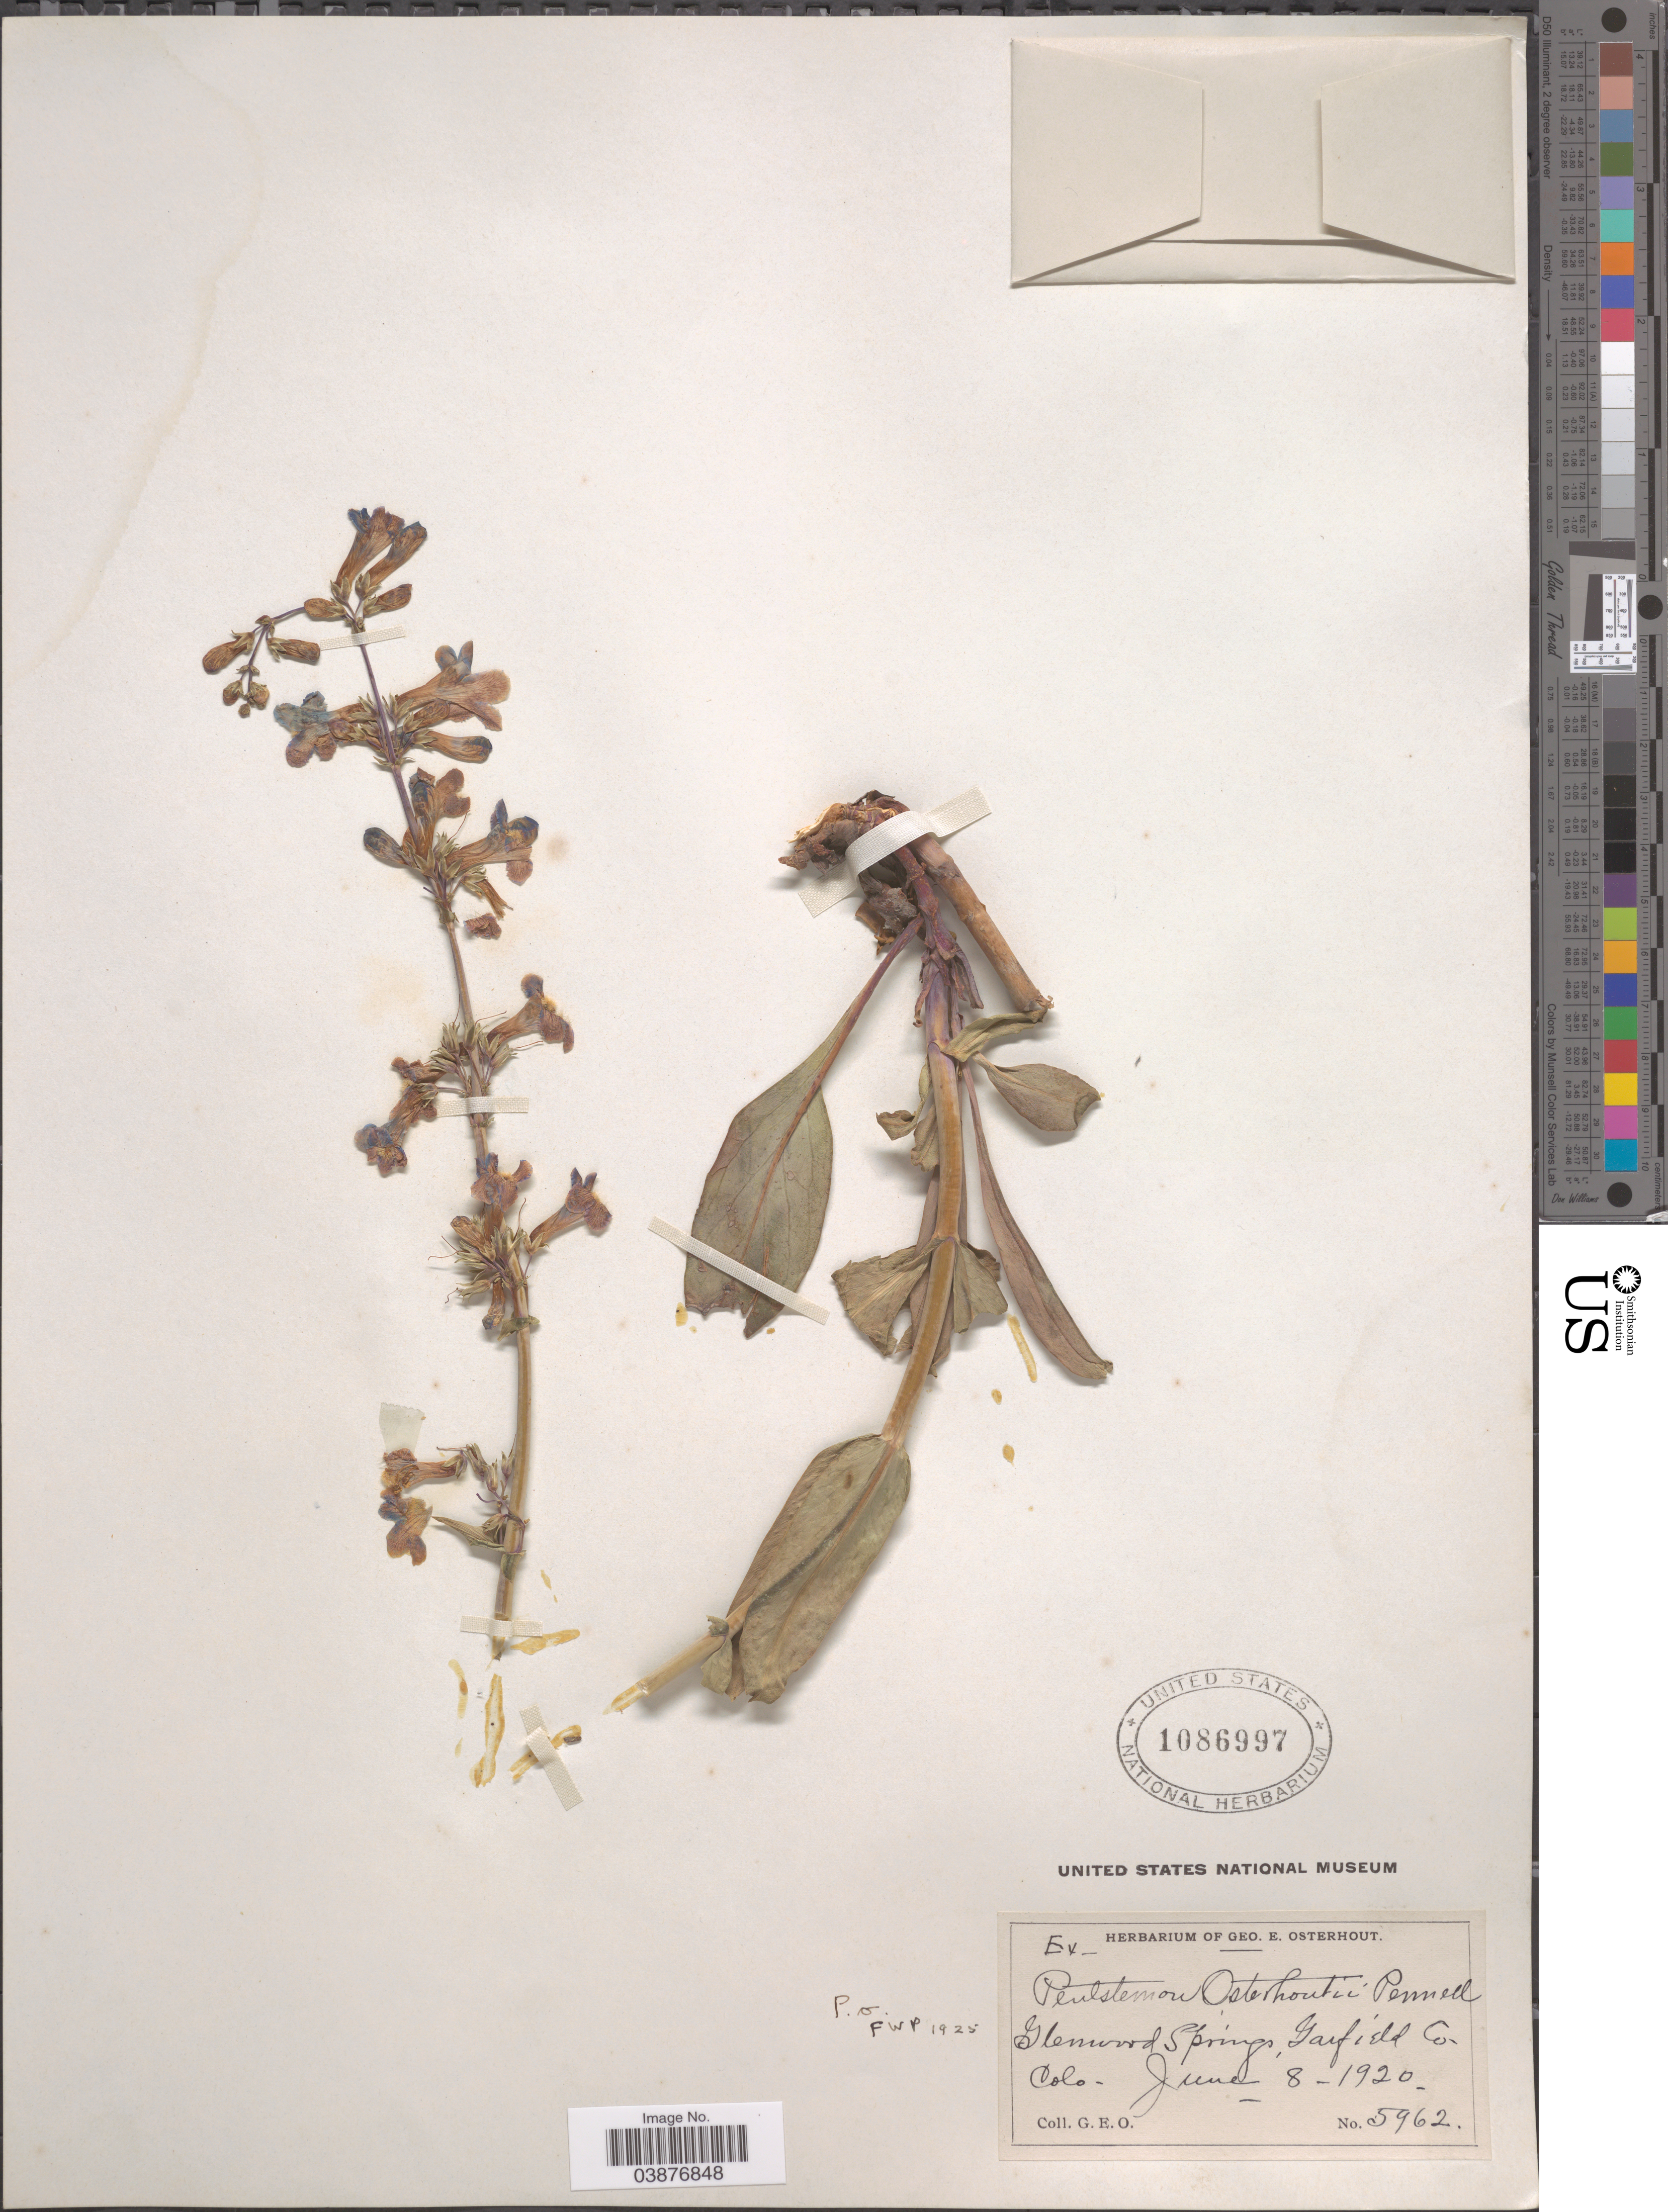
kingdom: Plantae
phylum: Tracheophyta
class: Magnoliopsida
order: Lamiales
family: Plantaginaceae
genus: Penstemon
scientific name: Penstemon osterhoutii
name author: Pennell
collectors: G. E. Osterhout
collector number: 5962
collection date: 1920-06-08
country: United States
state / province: Colorado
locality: Glenwood Springs, Garfield Co.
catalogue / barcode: US 1086997